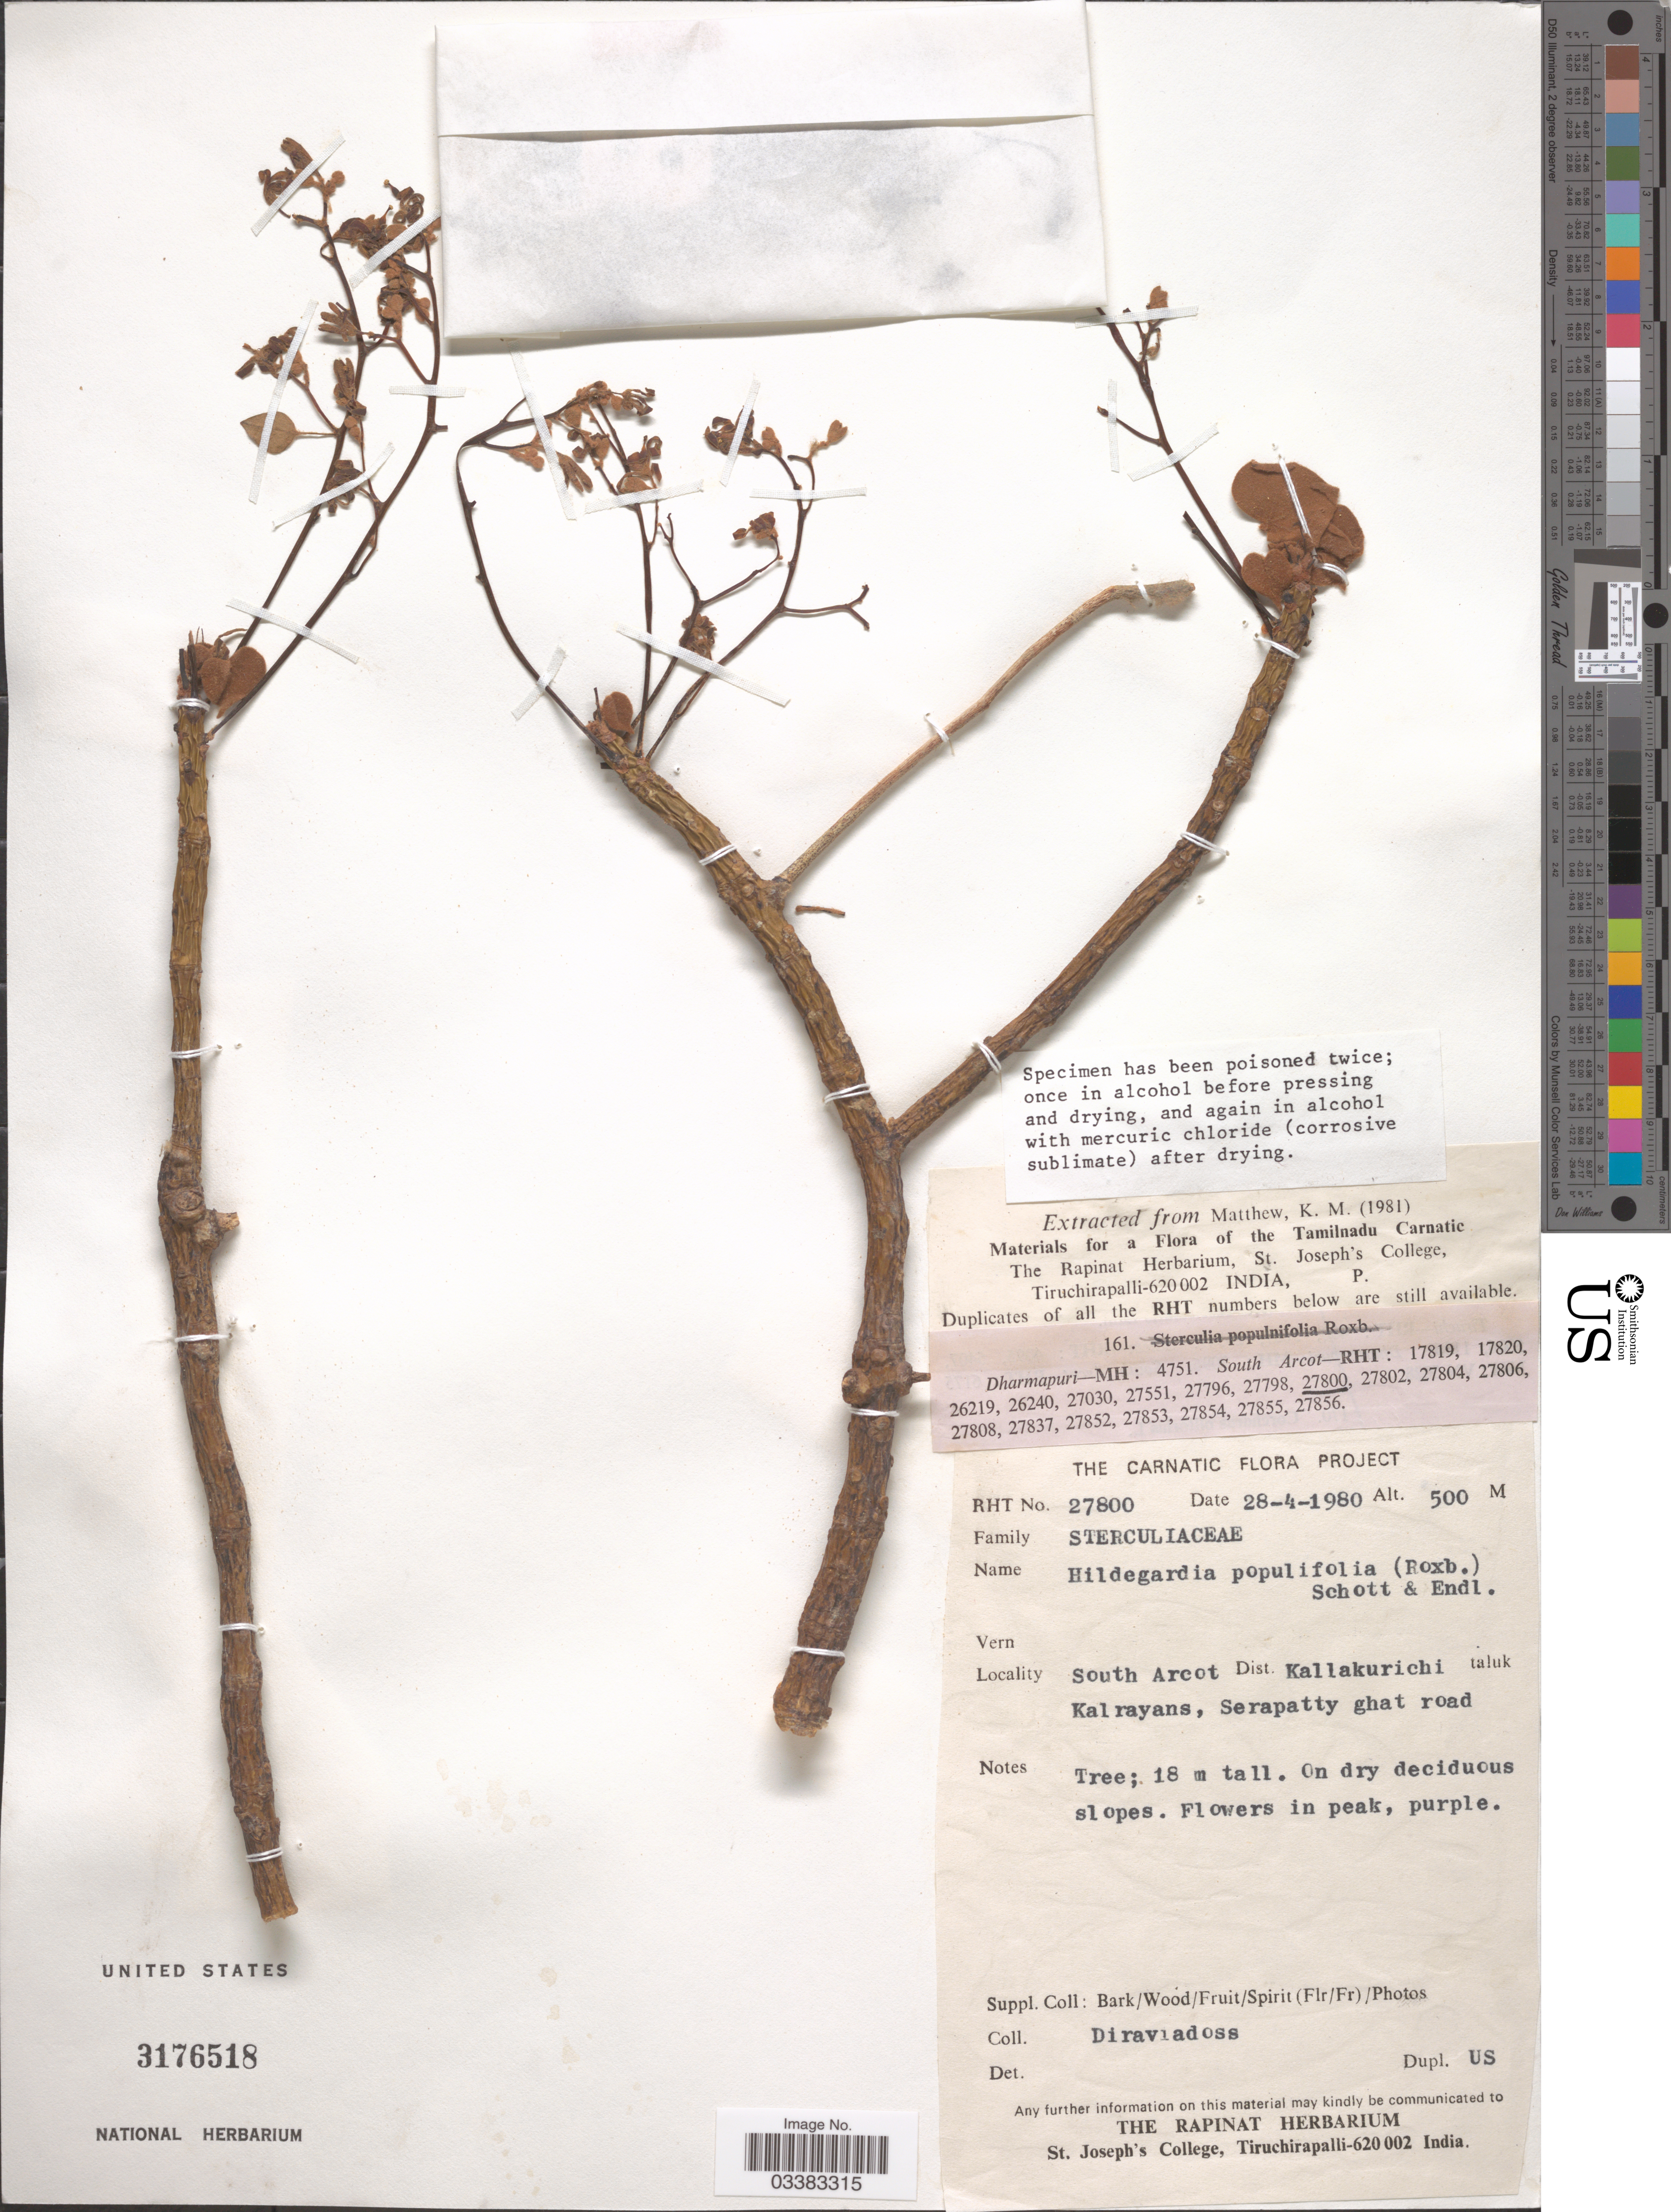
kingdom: Plantae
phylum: Tracheophyta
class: Magnoliopsida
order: Malvales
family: Malvaceae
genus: Hildegardia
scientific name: Hildegardia populifolia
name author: Schott & Endl.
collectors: Diraviadoss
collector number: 27800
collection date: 1980-04-28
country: India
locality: South Arcot. Dist. Kallakurichi taluk Kalrayan, Serapatty ghat road.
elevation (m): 500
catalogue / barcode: US 3716518